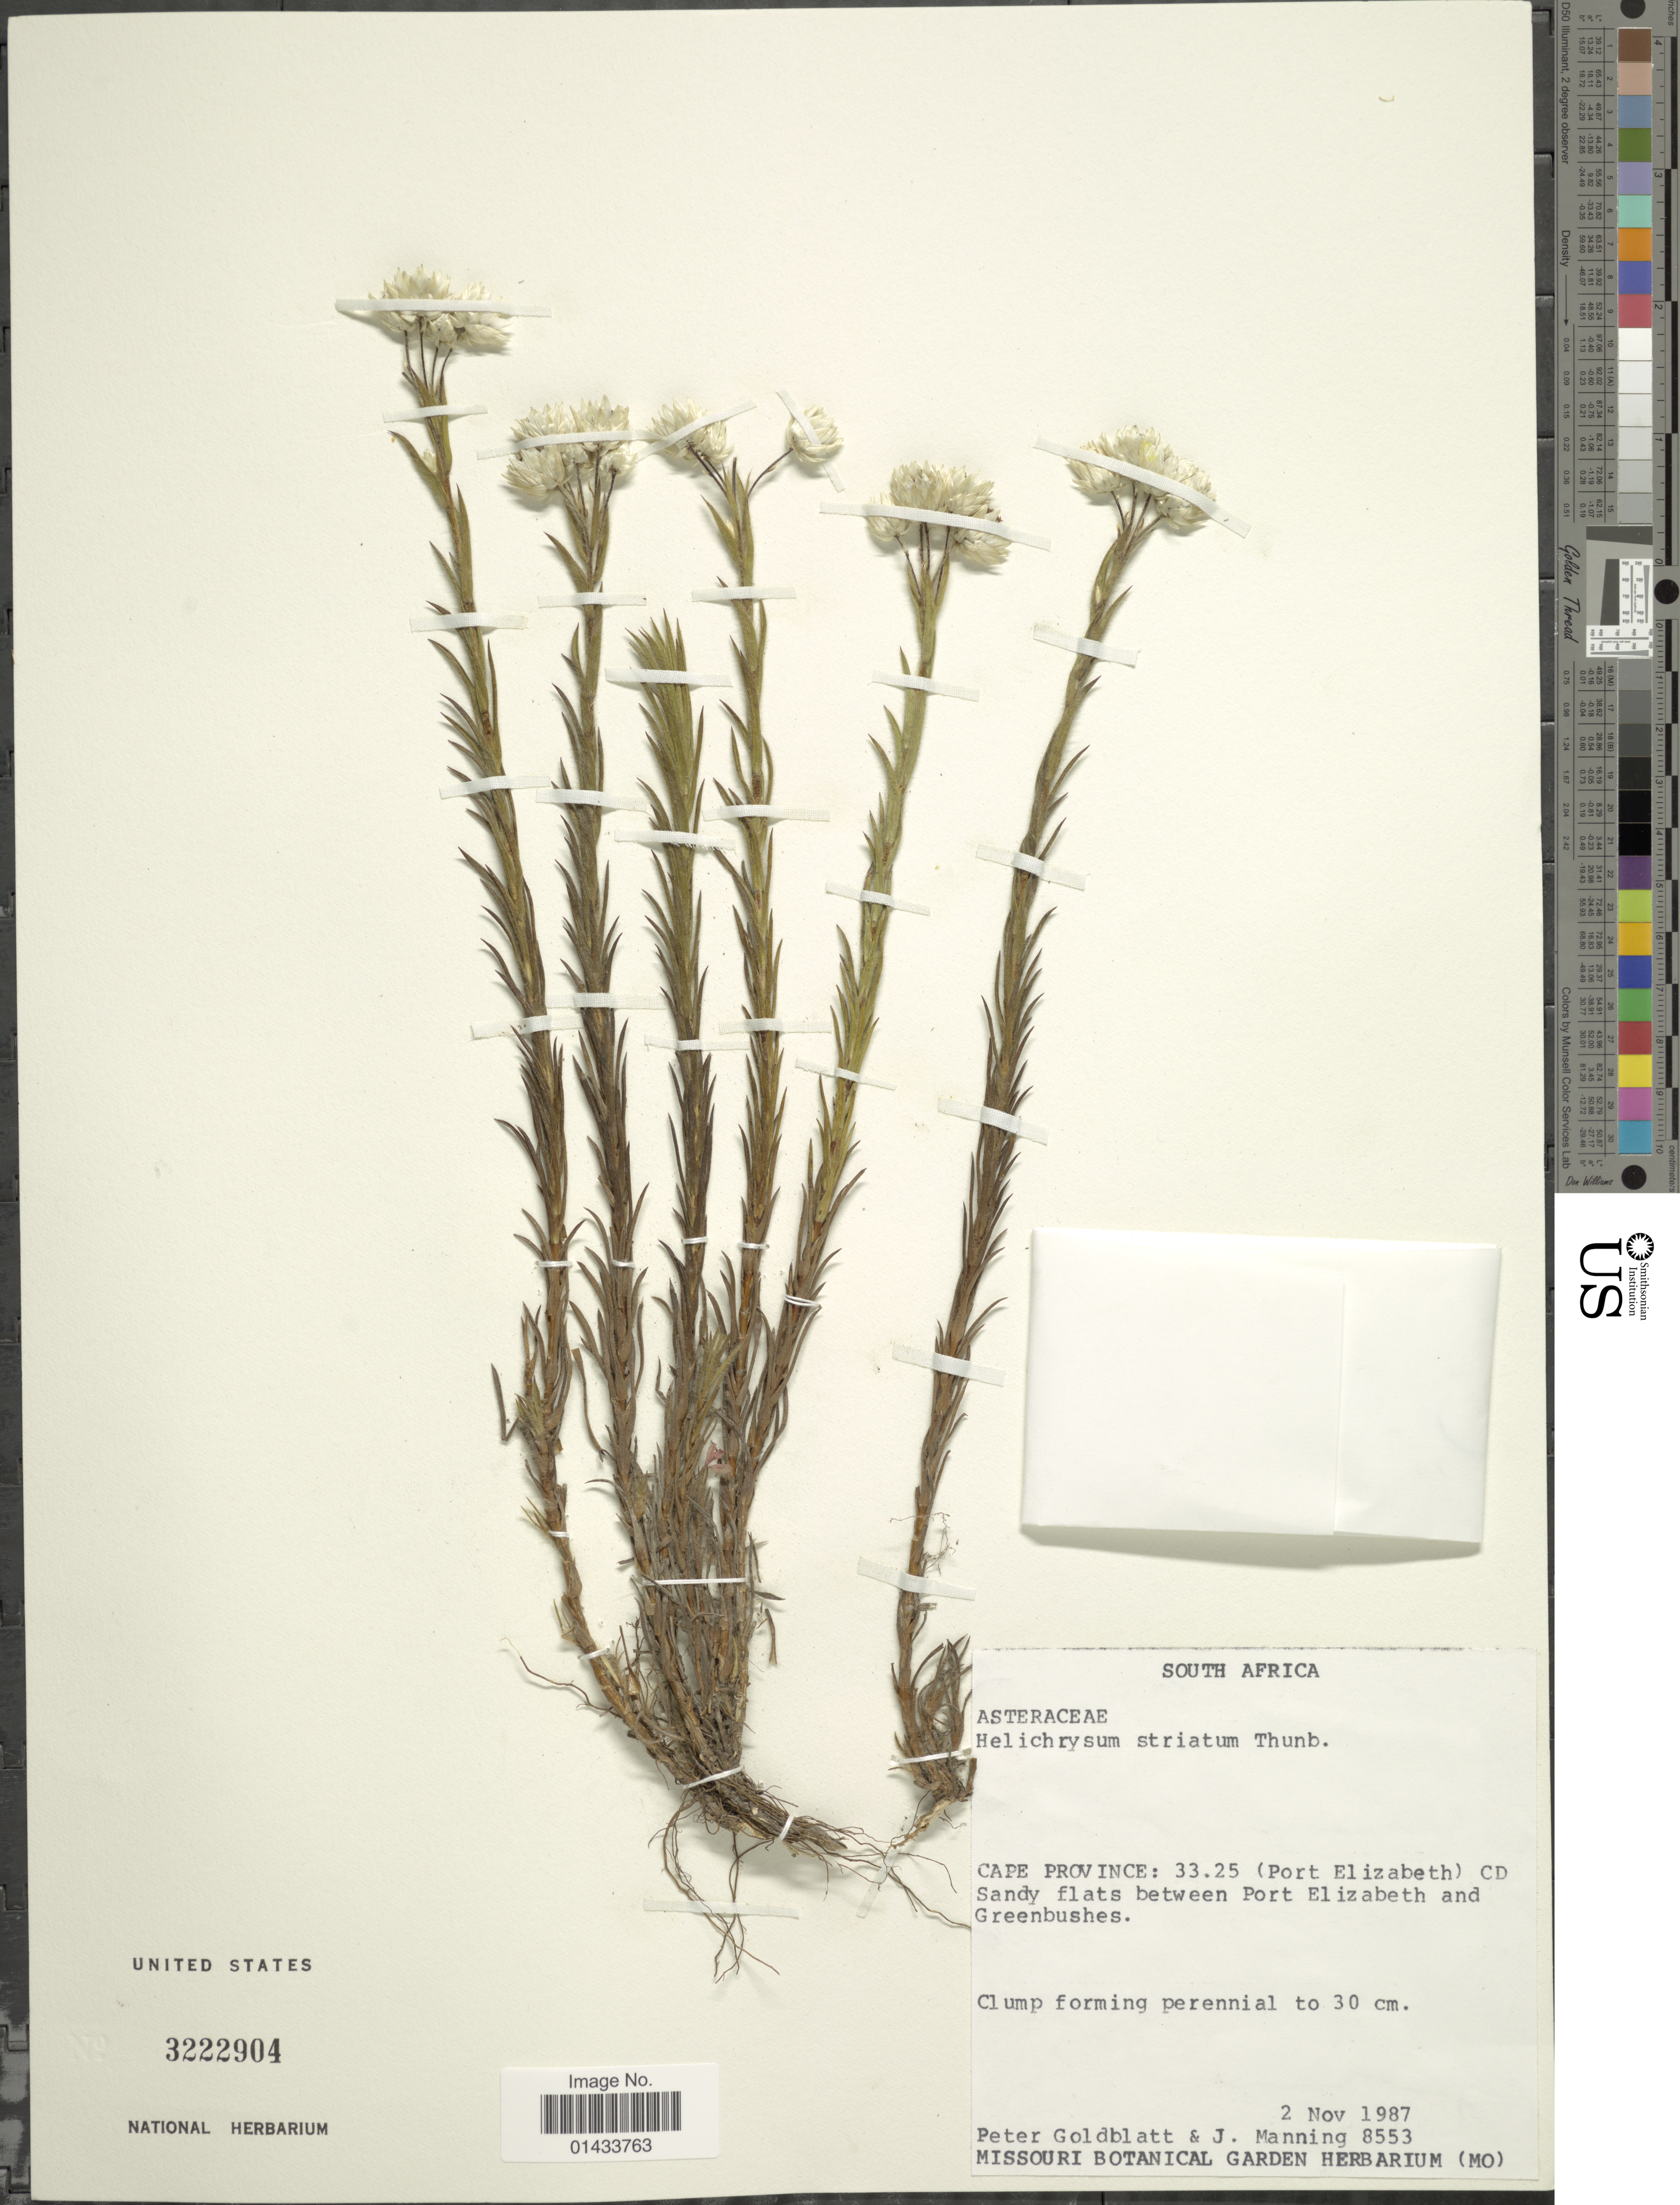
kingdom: Plantae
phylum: Tracheophyta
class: Magnoliopsida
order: Asterales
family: Asteraceae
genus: Helichrysum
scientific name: Helichrysum striatum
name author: A. Cunn.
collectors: P. Goldblatt & J. Manning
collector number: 8553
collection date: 1987-11-02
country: South Africa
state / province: Eastern Cape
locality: Cape Province: 33.25 (Port Elzabeth) CD Sandy flats between Port Elizabeth and Greenbushes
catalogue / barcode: US 3222904